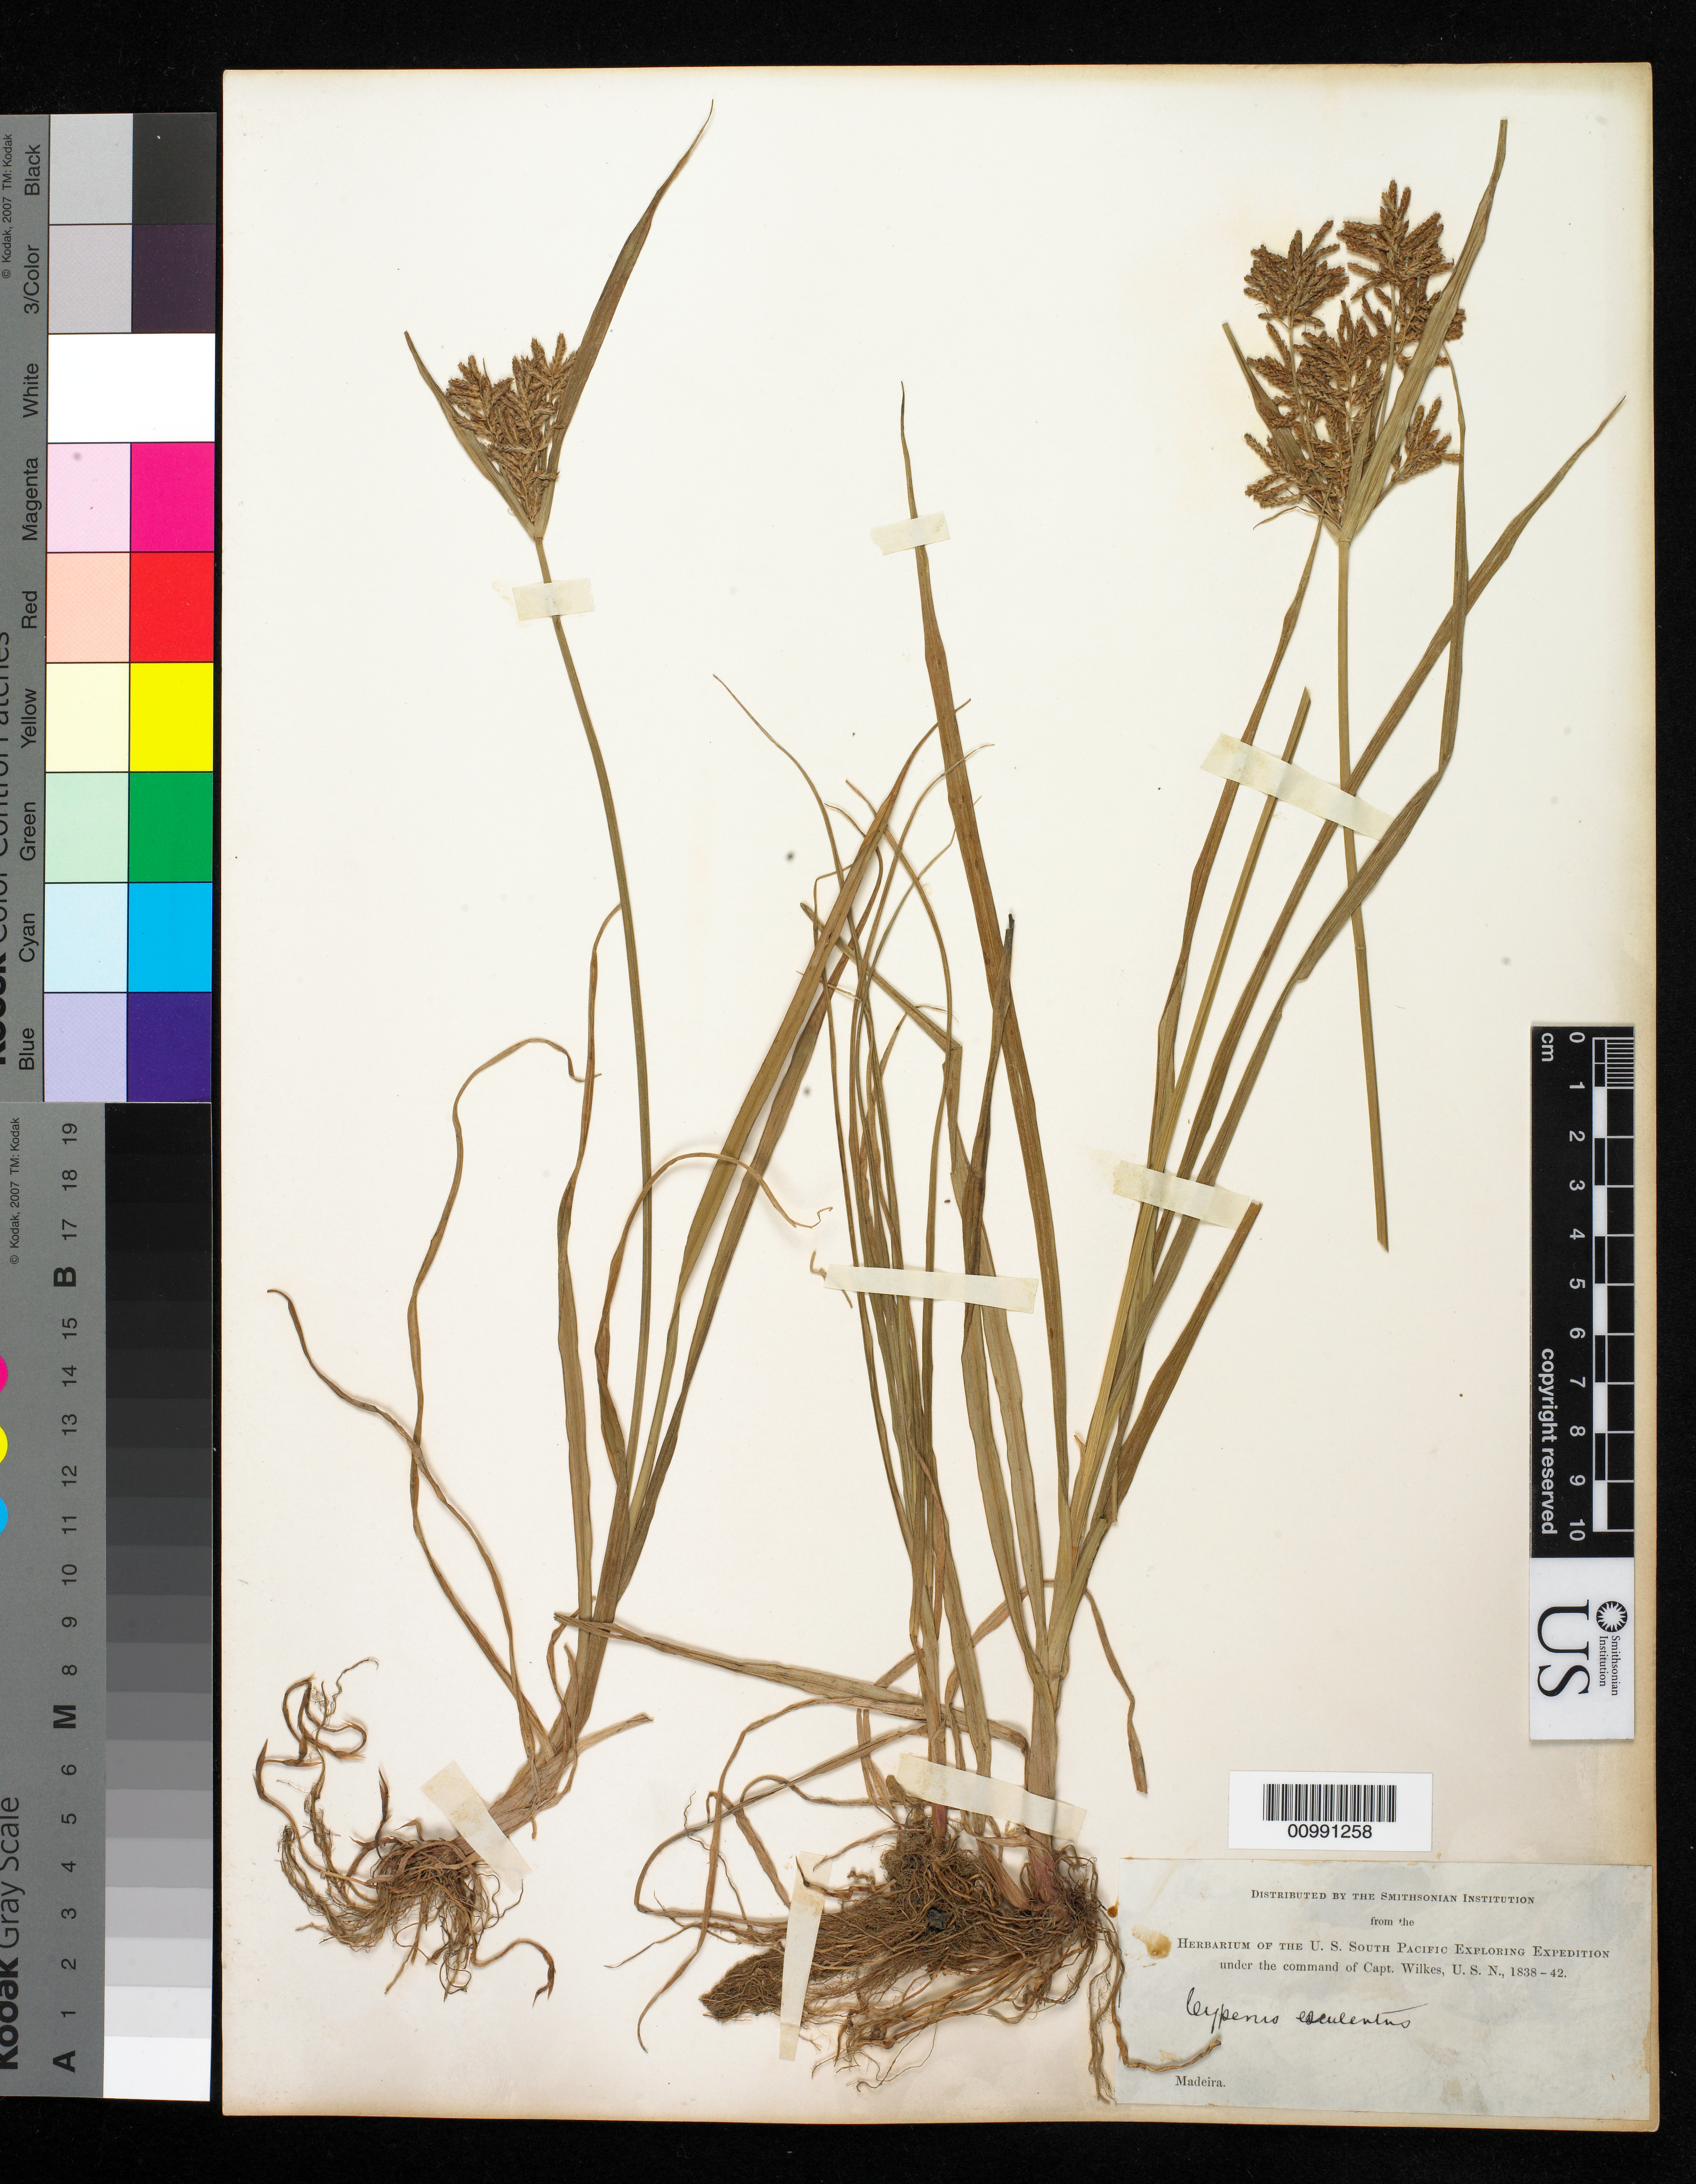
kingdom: Plantae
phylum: Tracheophyta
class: Liliopsida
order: Poales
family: Cyperaceae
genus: Cyperus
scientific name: Cyperus esculentus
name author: L.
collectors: Wilkes Explor. Exped.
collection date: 1838/1842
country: Portugal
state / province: Madeira (Aut. Reg.)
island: Madeira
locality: Funchal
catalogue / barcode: US 98458